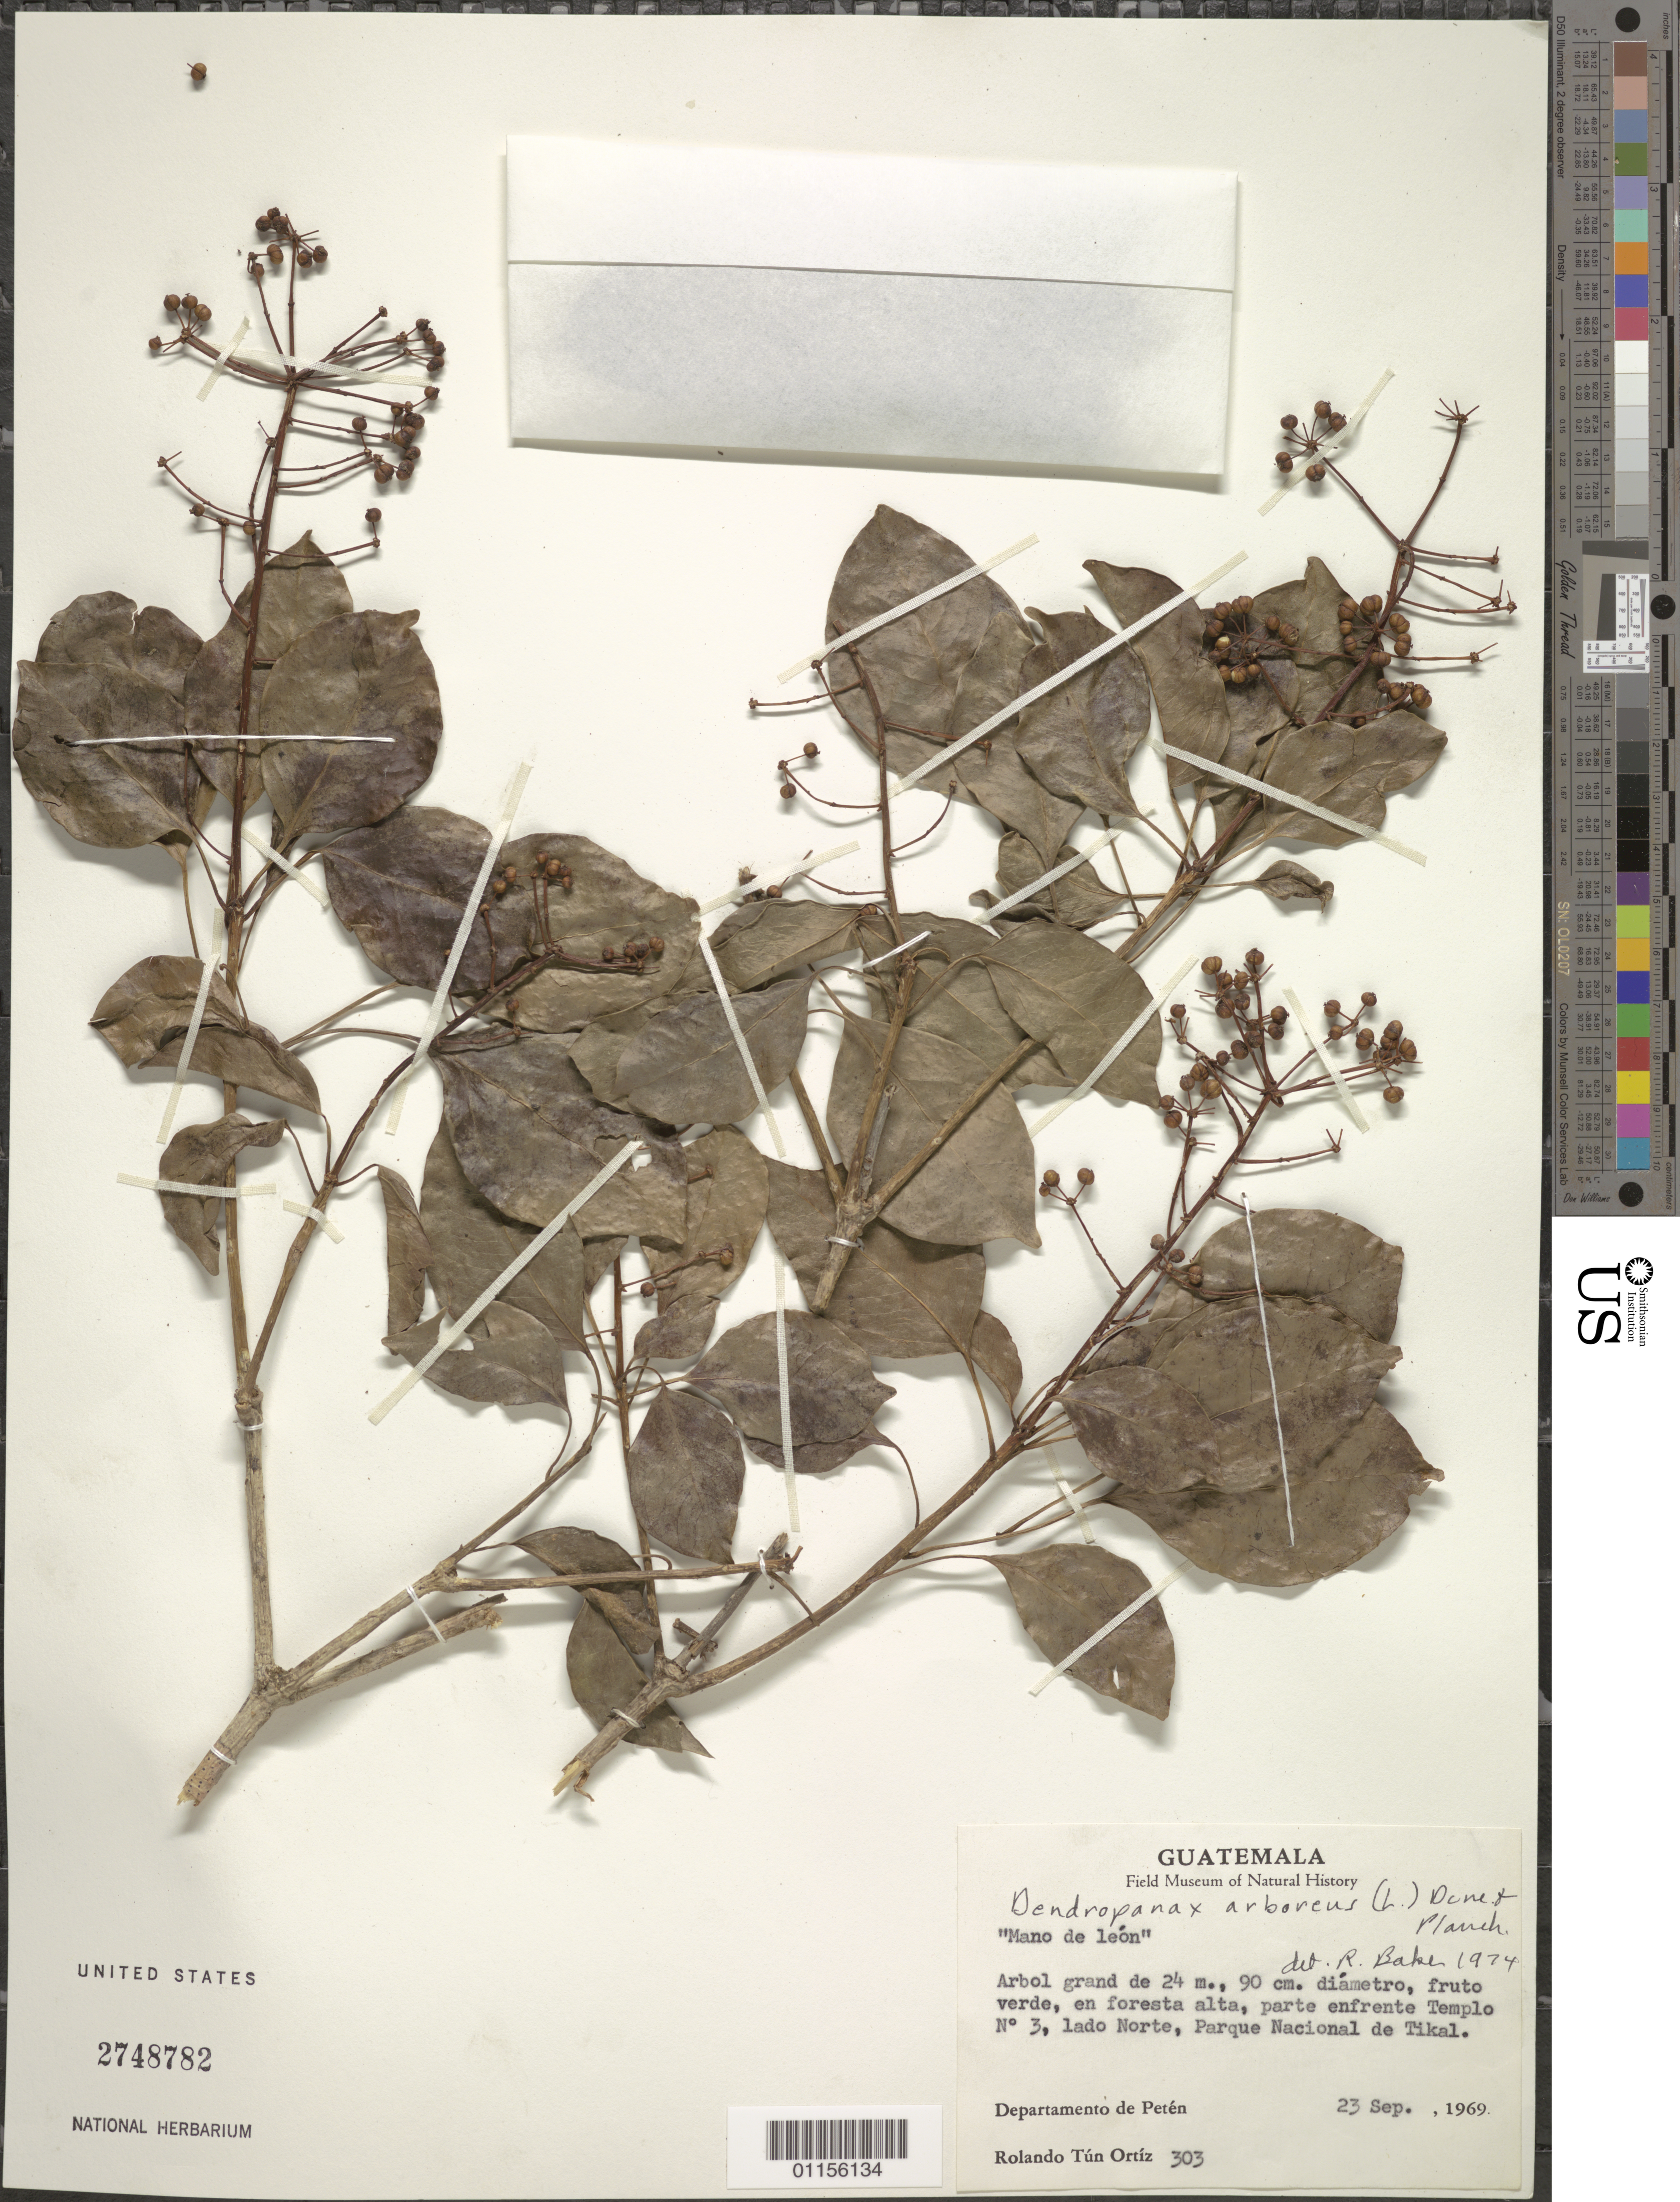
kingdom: Plantae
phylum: Tracheophyta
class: Magnoliopsida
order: Apiales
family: Araliaceae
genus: Dendropanax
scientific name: Dendropanax arboreus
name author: (L.) Decne. & Planch.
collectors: R. Tún Ortiz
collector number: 303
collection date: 1969-09-23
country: Guatemala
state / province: El Petén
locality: Parque Nacional de Tikal.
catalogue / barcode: US 2748782